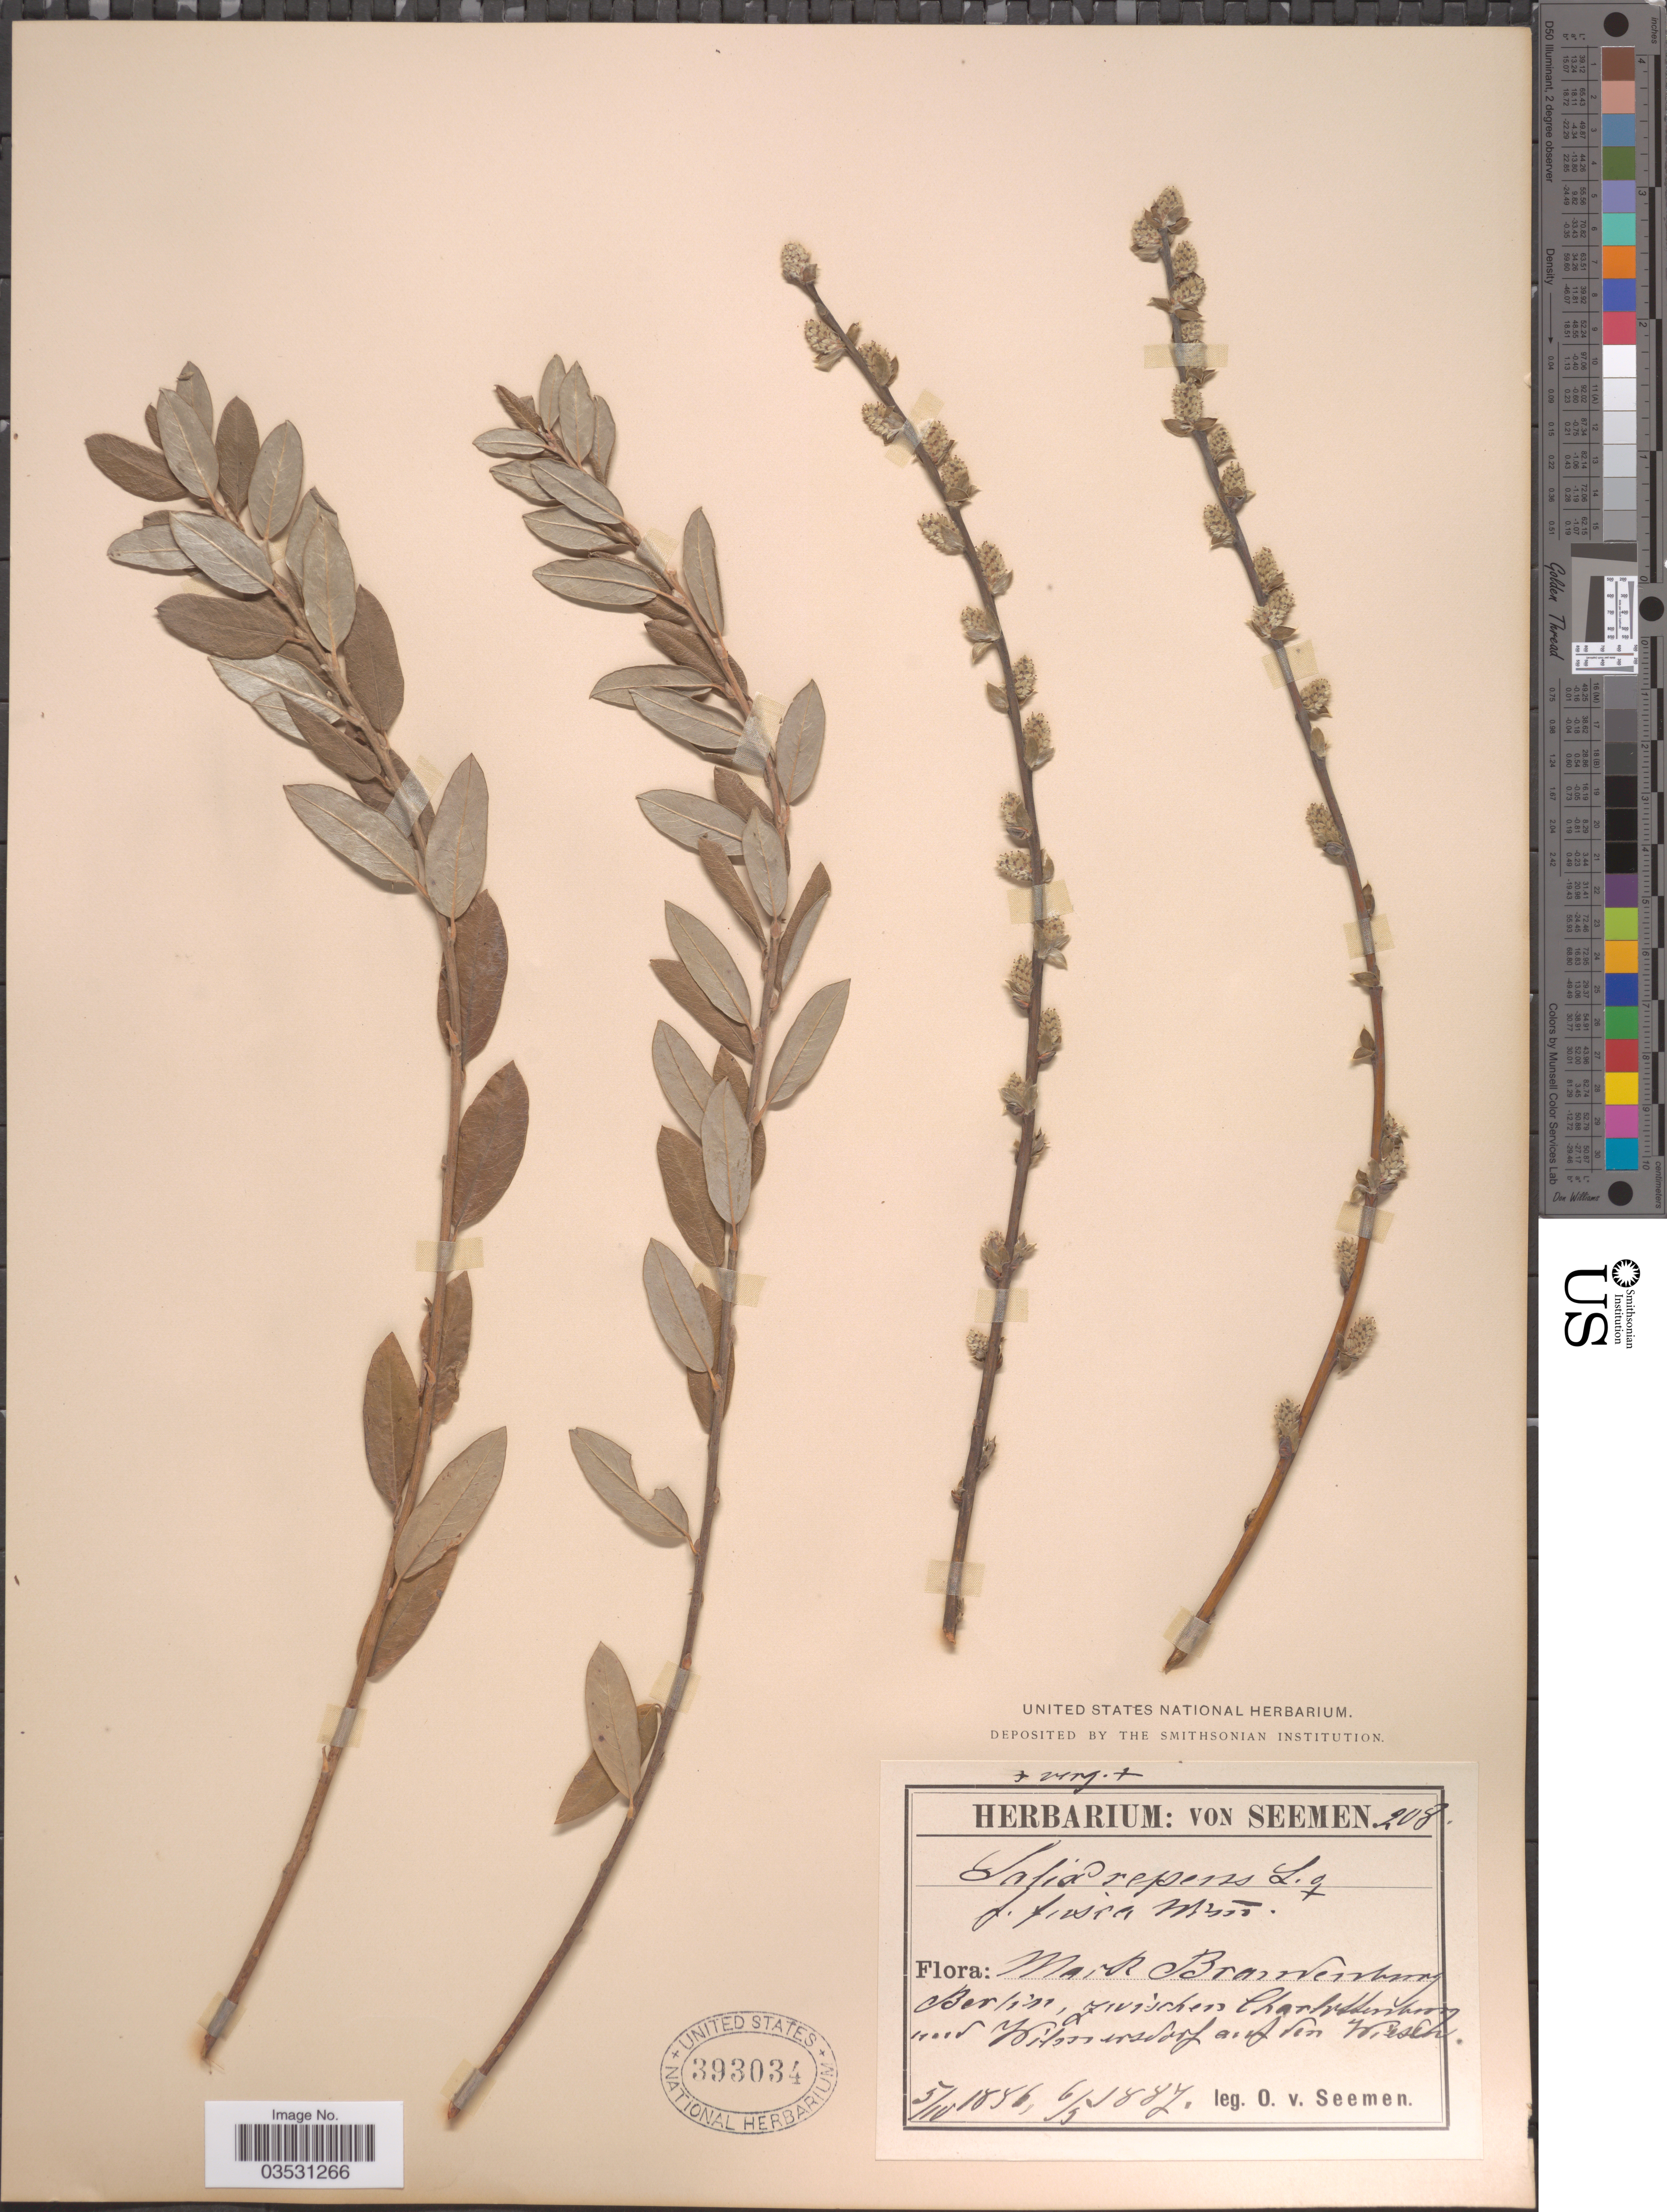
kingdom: Plantae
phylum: Tracheophyta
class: Magnoliopsida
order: Malpighiales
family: Salicaceae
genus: Salix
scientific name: Salix repens f. fusca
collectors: K. O. von Seemen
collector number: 208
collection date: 1886-10-05/1887-05-06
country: Germany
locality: Mark Brandenburg. Berlin, zwischen Charlottenburg und Wilmersdorf auf den [interpreted] Wiesen.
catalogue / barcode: US 393034